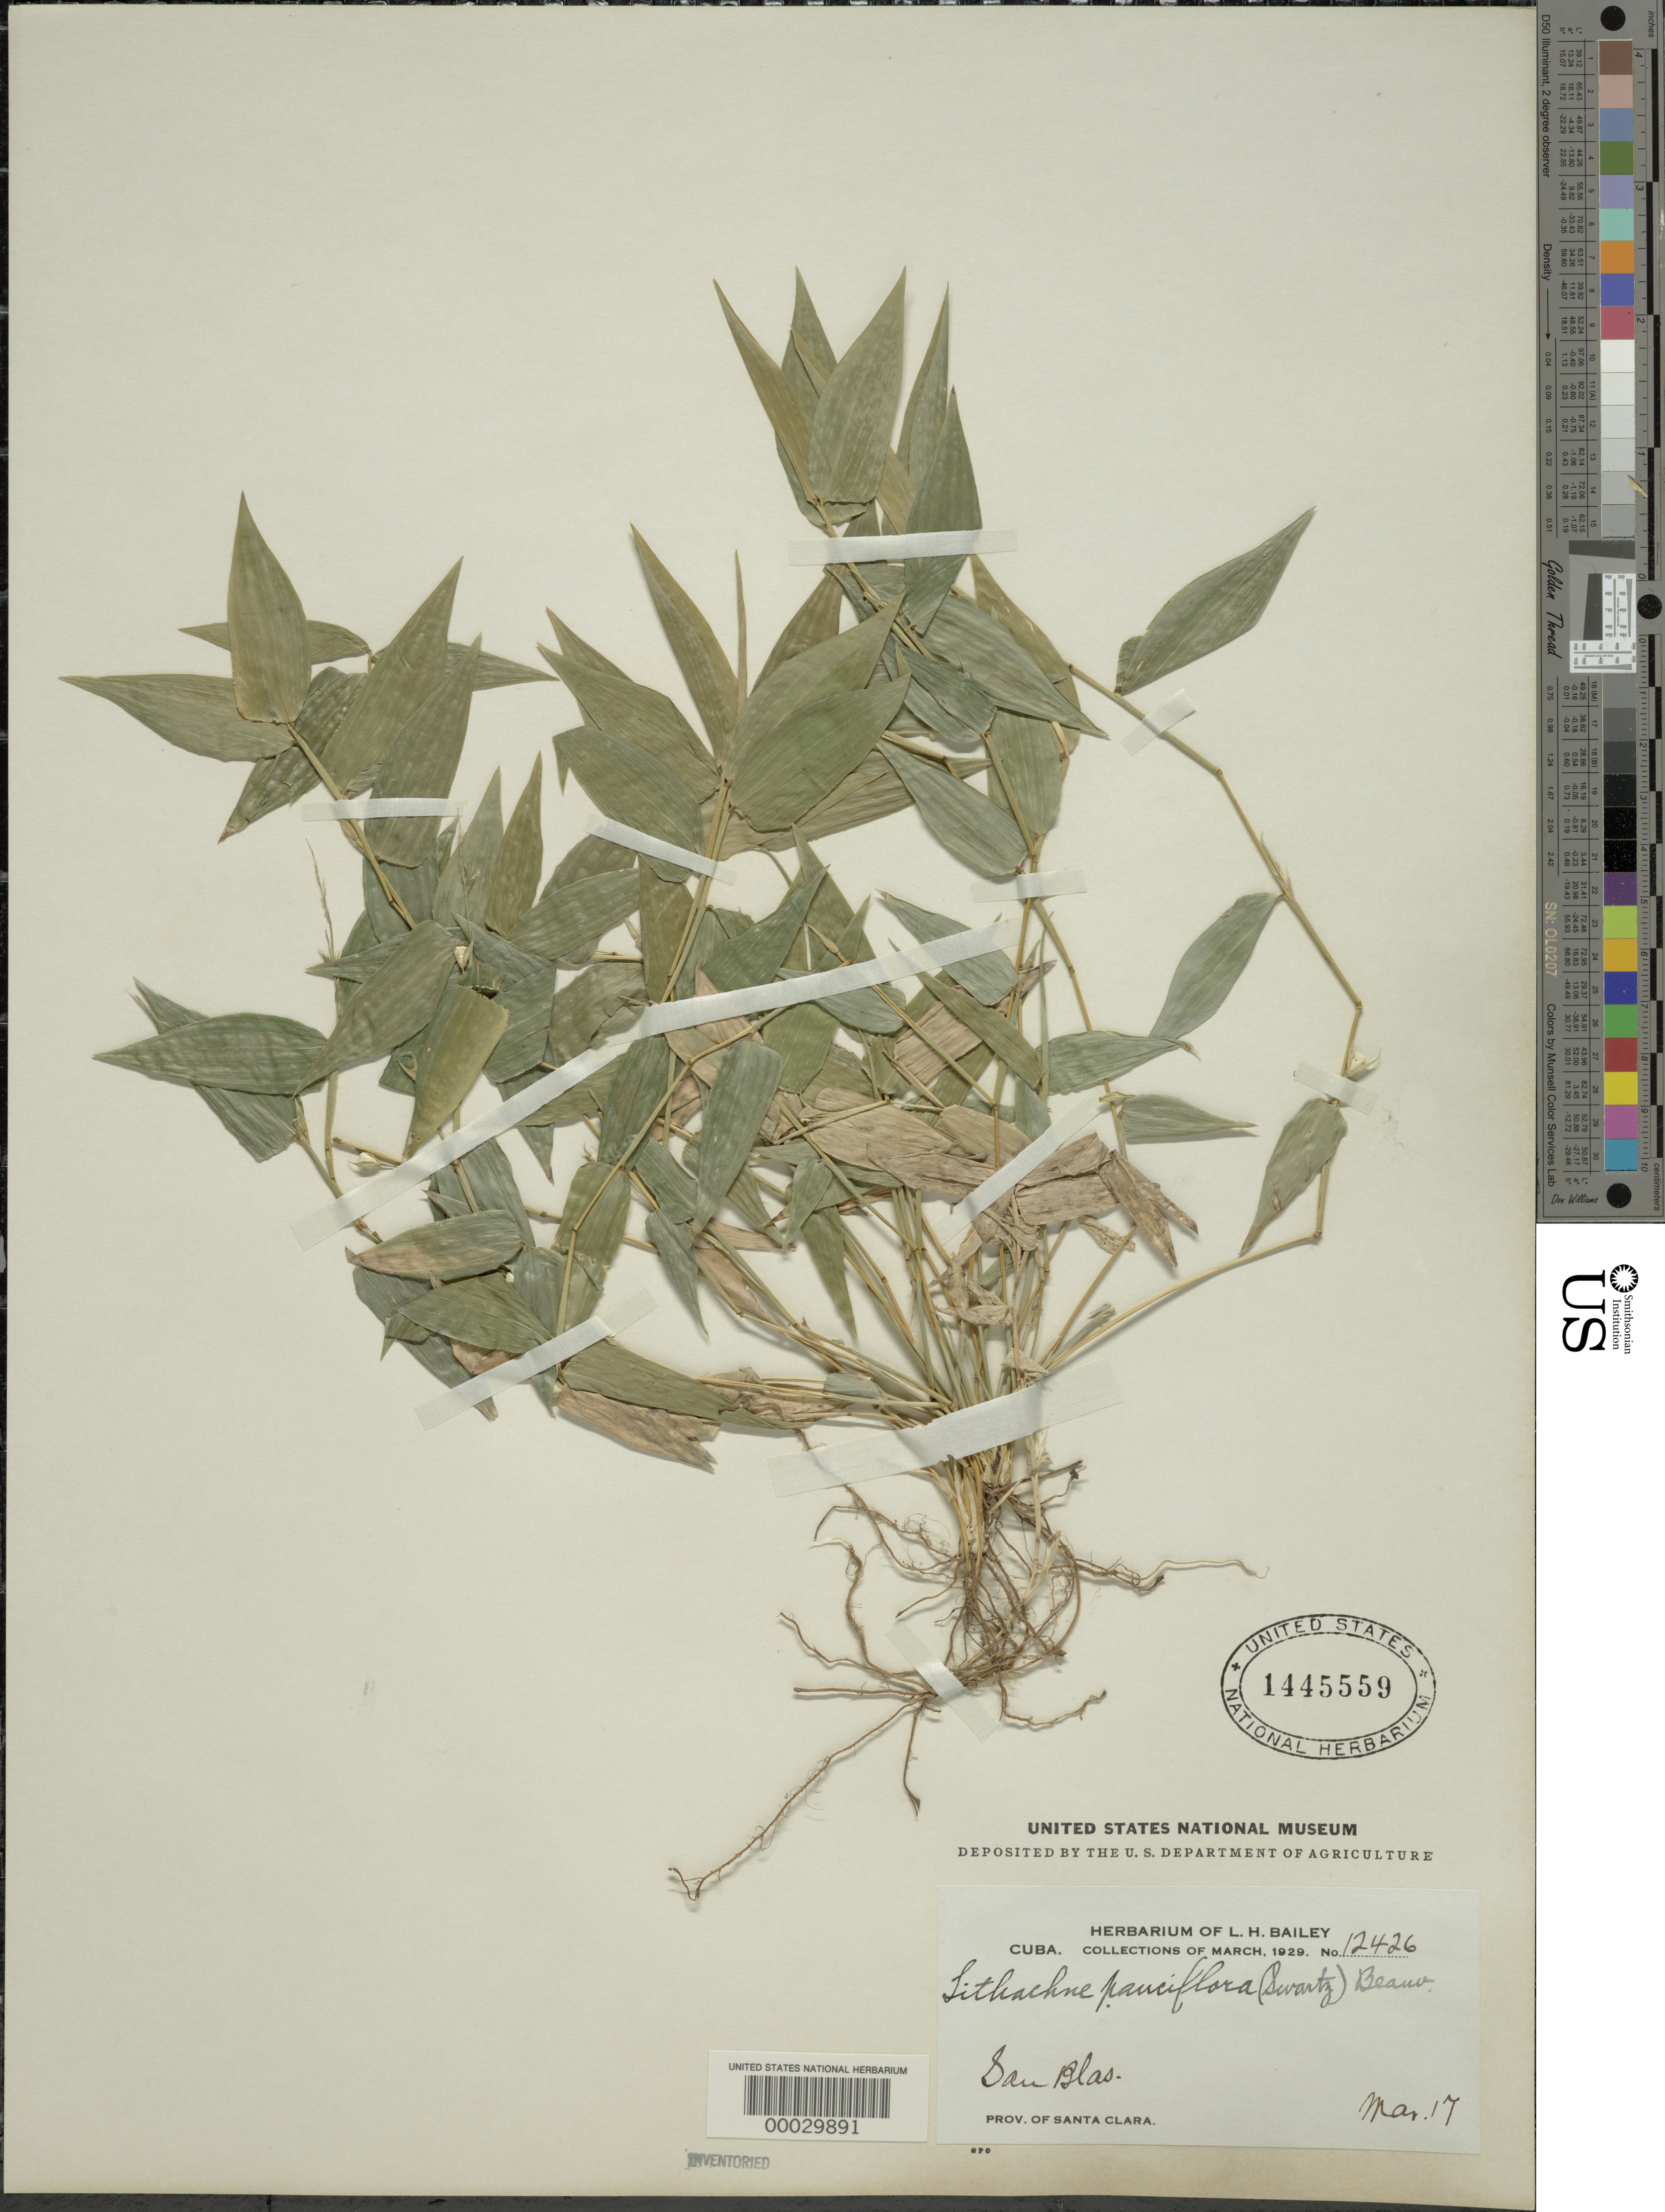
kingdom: Plantae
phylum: Tracheophyta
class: Liliopsida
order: Poales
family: Poaceae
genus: Lithachne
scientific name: Lithachne pauciflora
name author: (Sw.) P. Beauv.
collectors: L. H. Bailey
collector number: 12426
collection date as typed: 17 Mar 1929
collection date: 1929-03-17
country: Cuba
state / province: Las Villas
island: Greater Antilles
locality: San blas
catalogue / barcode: US 1445559